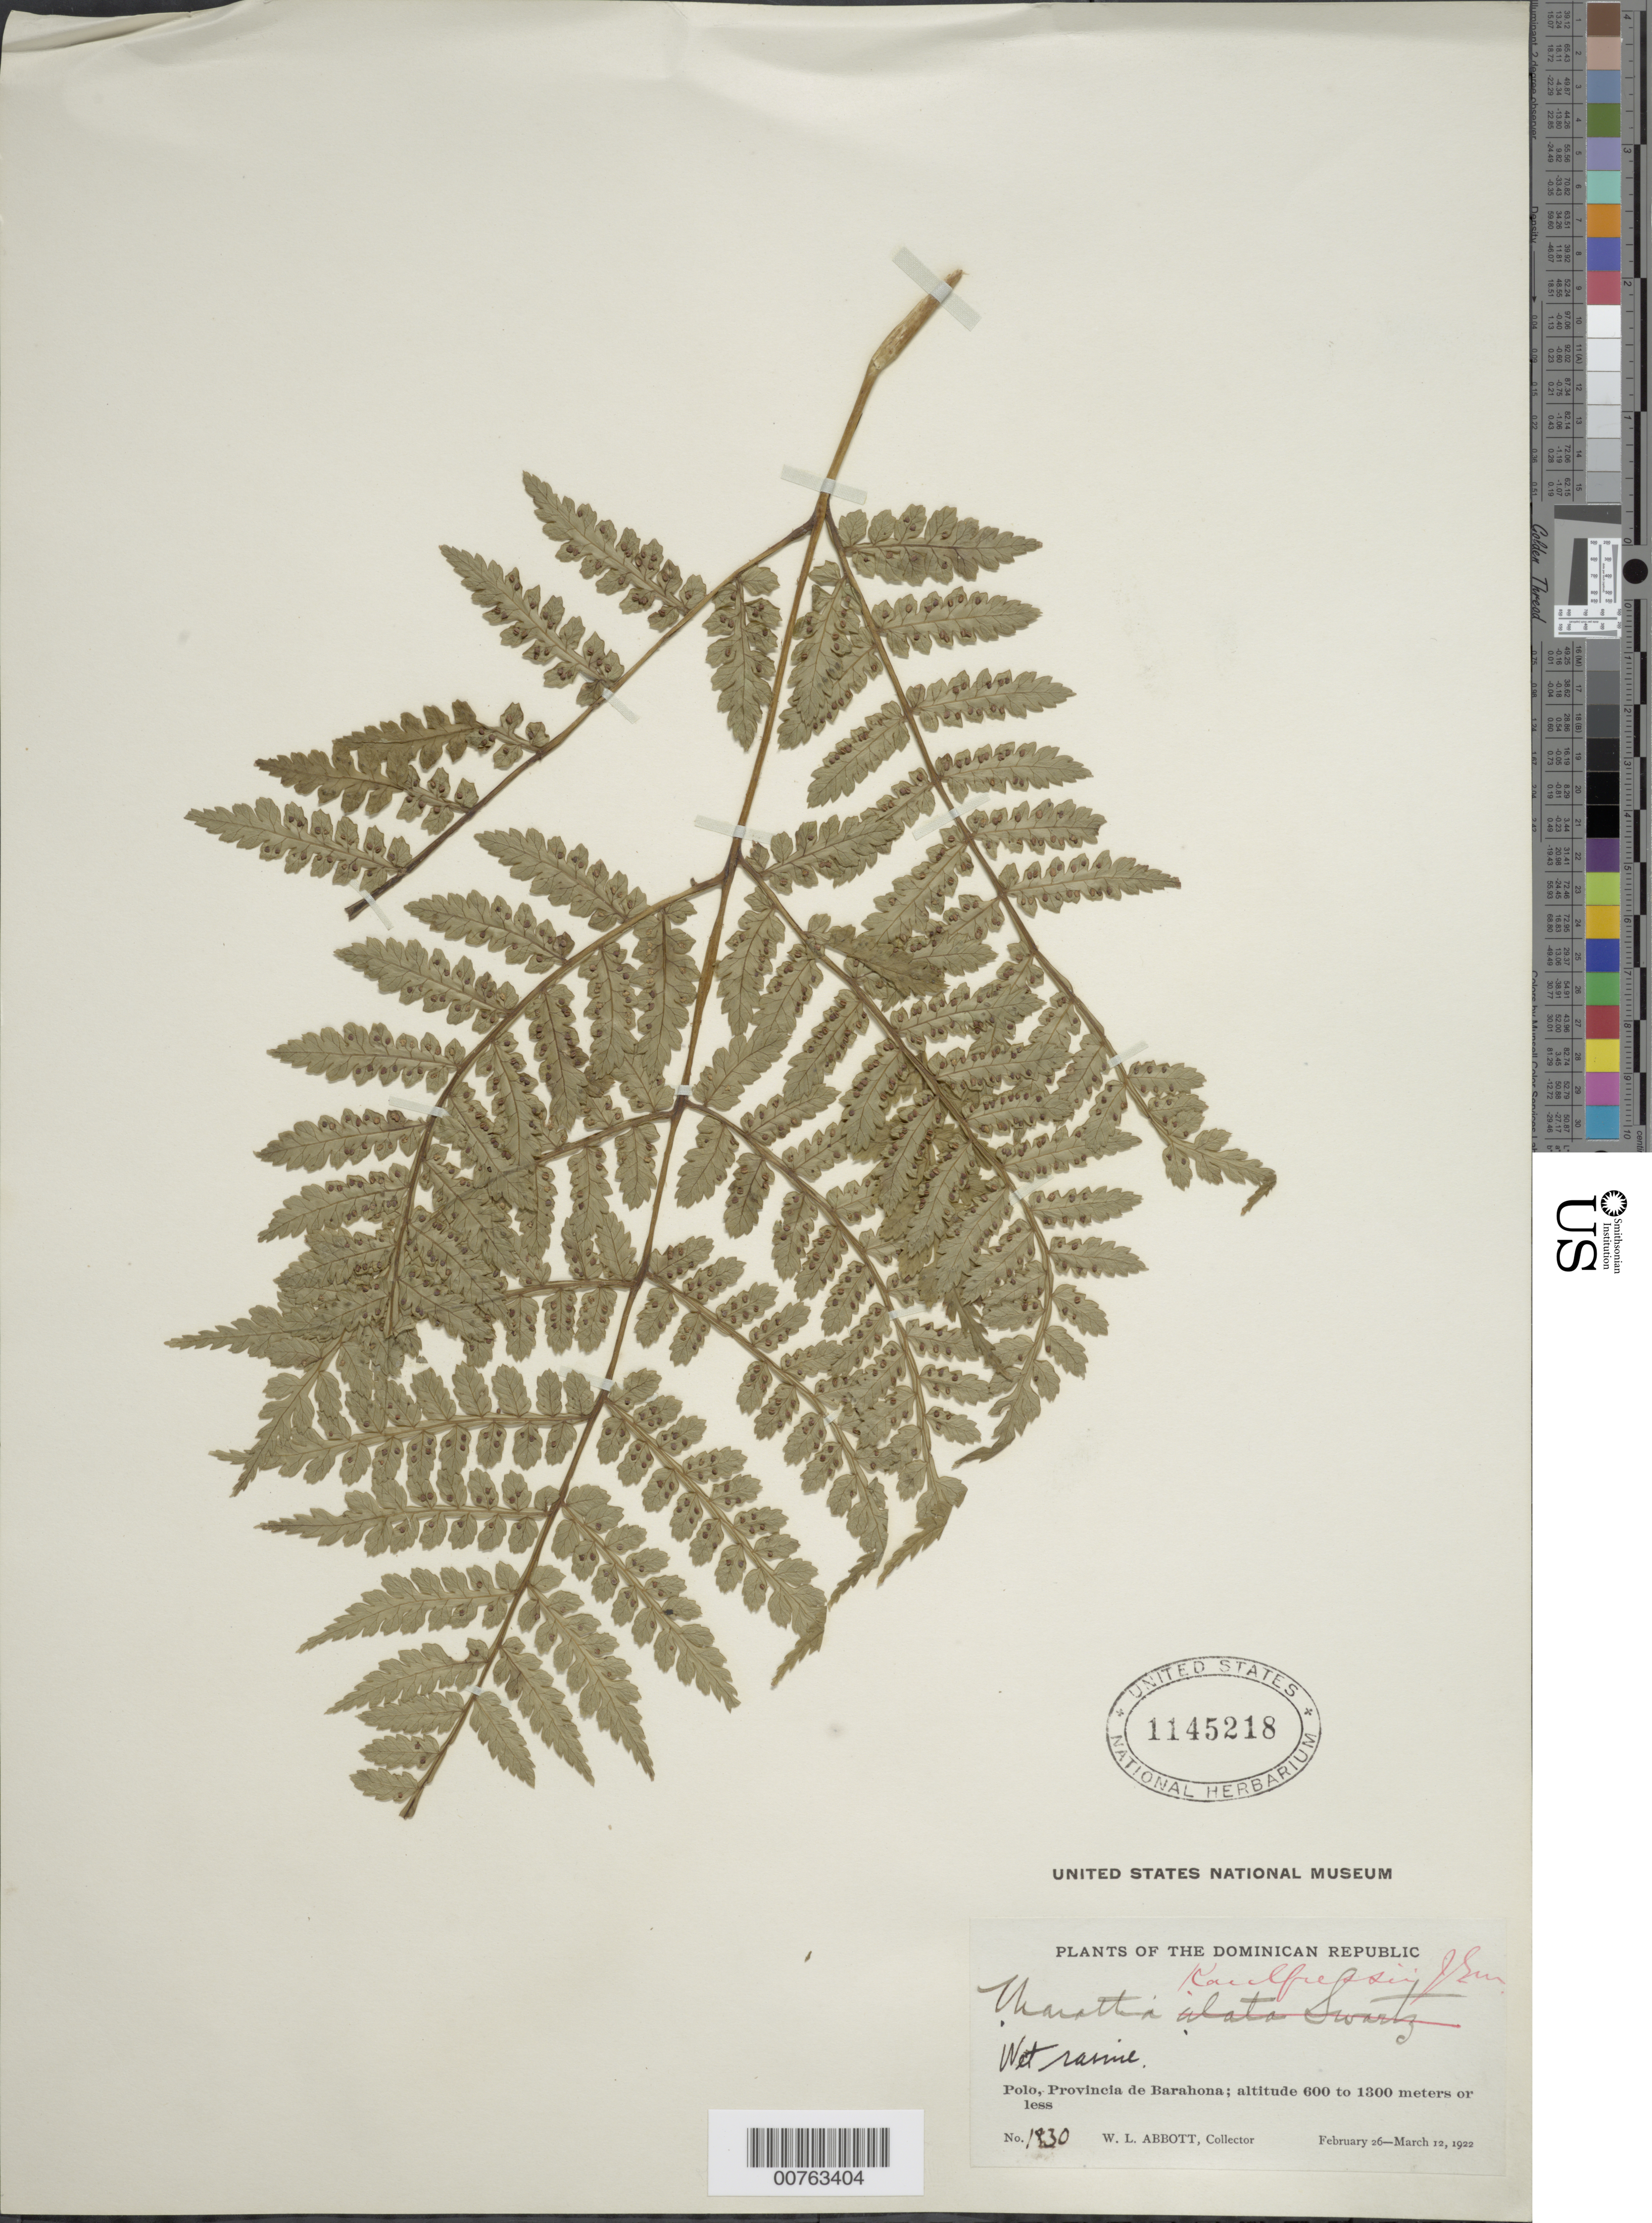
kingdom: Plantae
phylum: Tracheophyta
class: Polypodiopsida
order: Marattiales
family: Marattiaceae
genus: Marattia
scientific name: Marattia laevis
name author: Sm.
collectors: W. L. Abbott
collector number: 1830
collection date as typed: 26 Feb 1922 12 Mar 1922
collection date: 1922-02-26/1922-03-12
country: Dominican Republic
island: Hispaniola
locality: Polo, Provincia de Barahona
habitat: Wet ravine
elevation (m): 600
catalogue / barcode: US 1145218